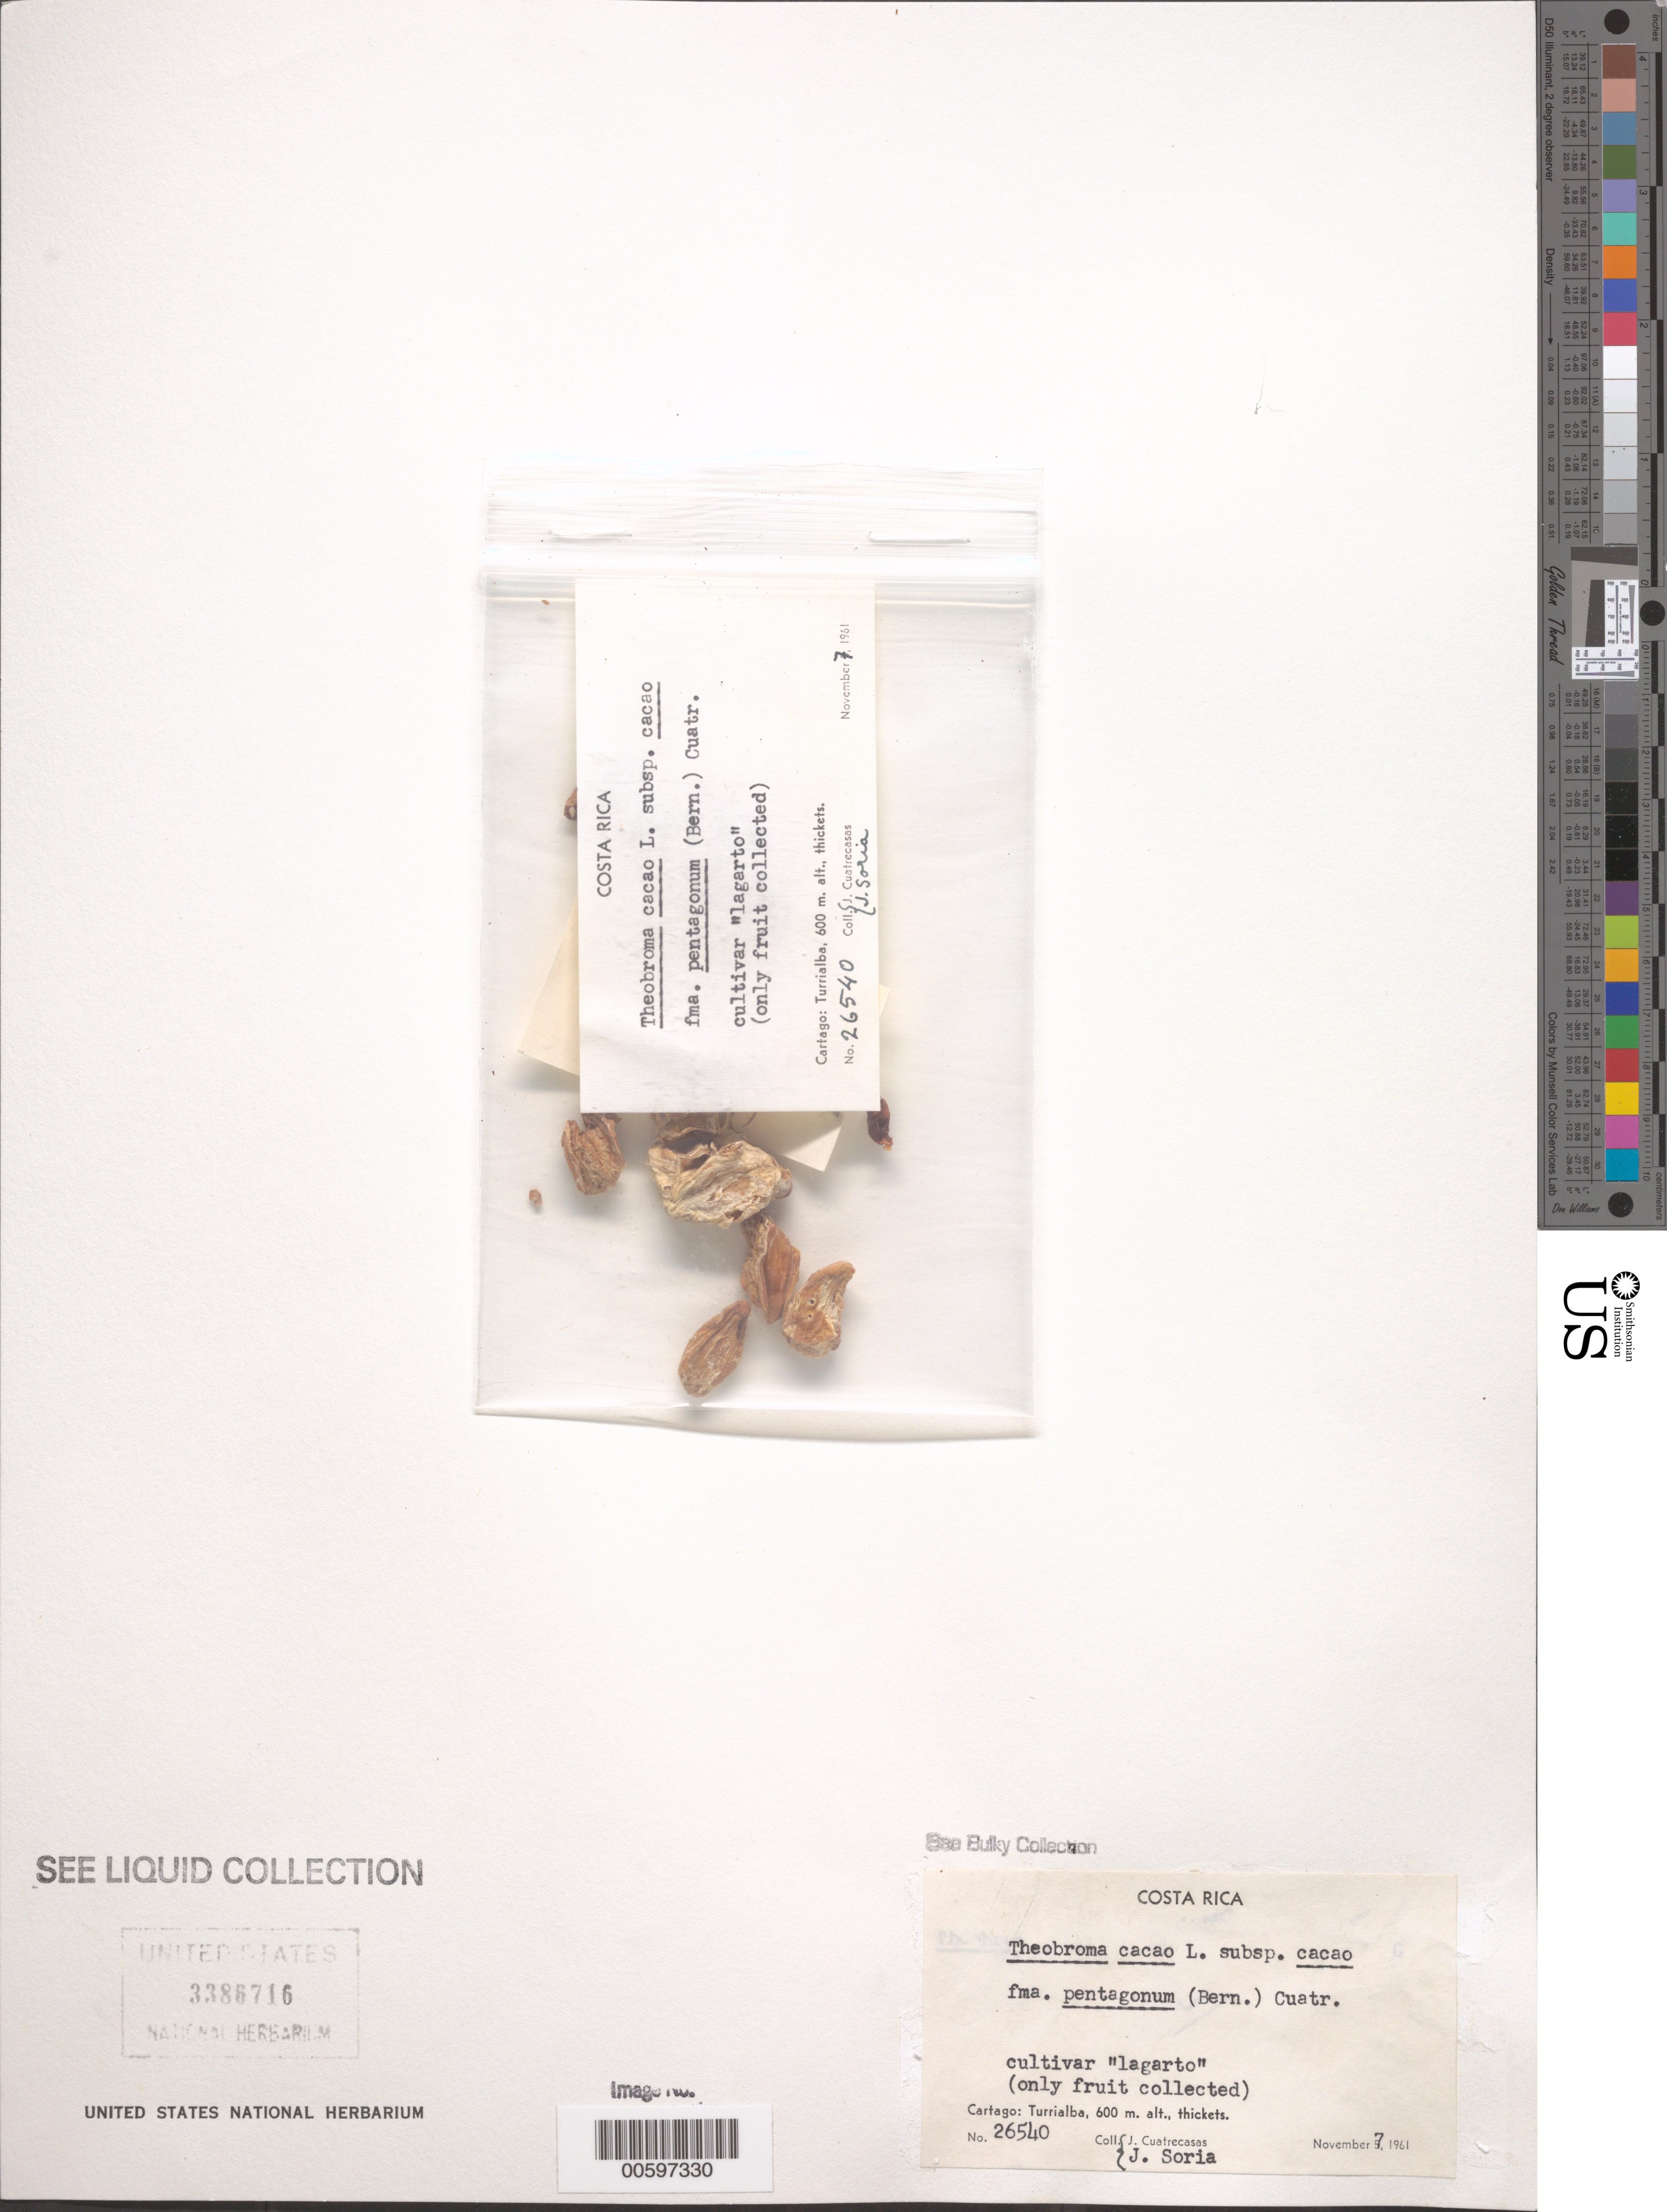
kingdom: Plantae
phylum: Tracheophyta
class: Magnoliopsida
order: Malvales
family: Malvaceae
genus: Theobroma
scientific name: Theobroma cacao f. pentagonum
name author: (Bernoulli) Cuatrec.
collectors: J. Cuatrecasas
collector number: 26540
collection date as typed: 08 Nov 1961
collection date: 1961-11-08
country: Costa Rica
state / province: Cartago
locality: Cordillera de Talamanca, Ojo de Agua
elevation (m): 2900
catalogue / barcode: US 3386716